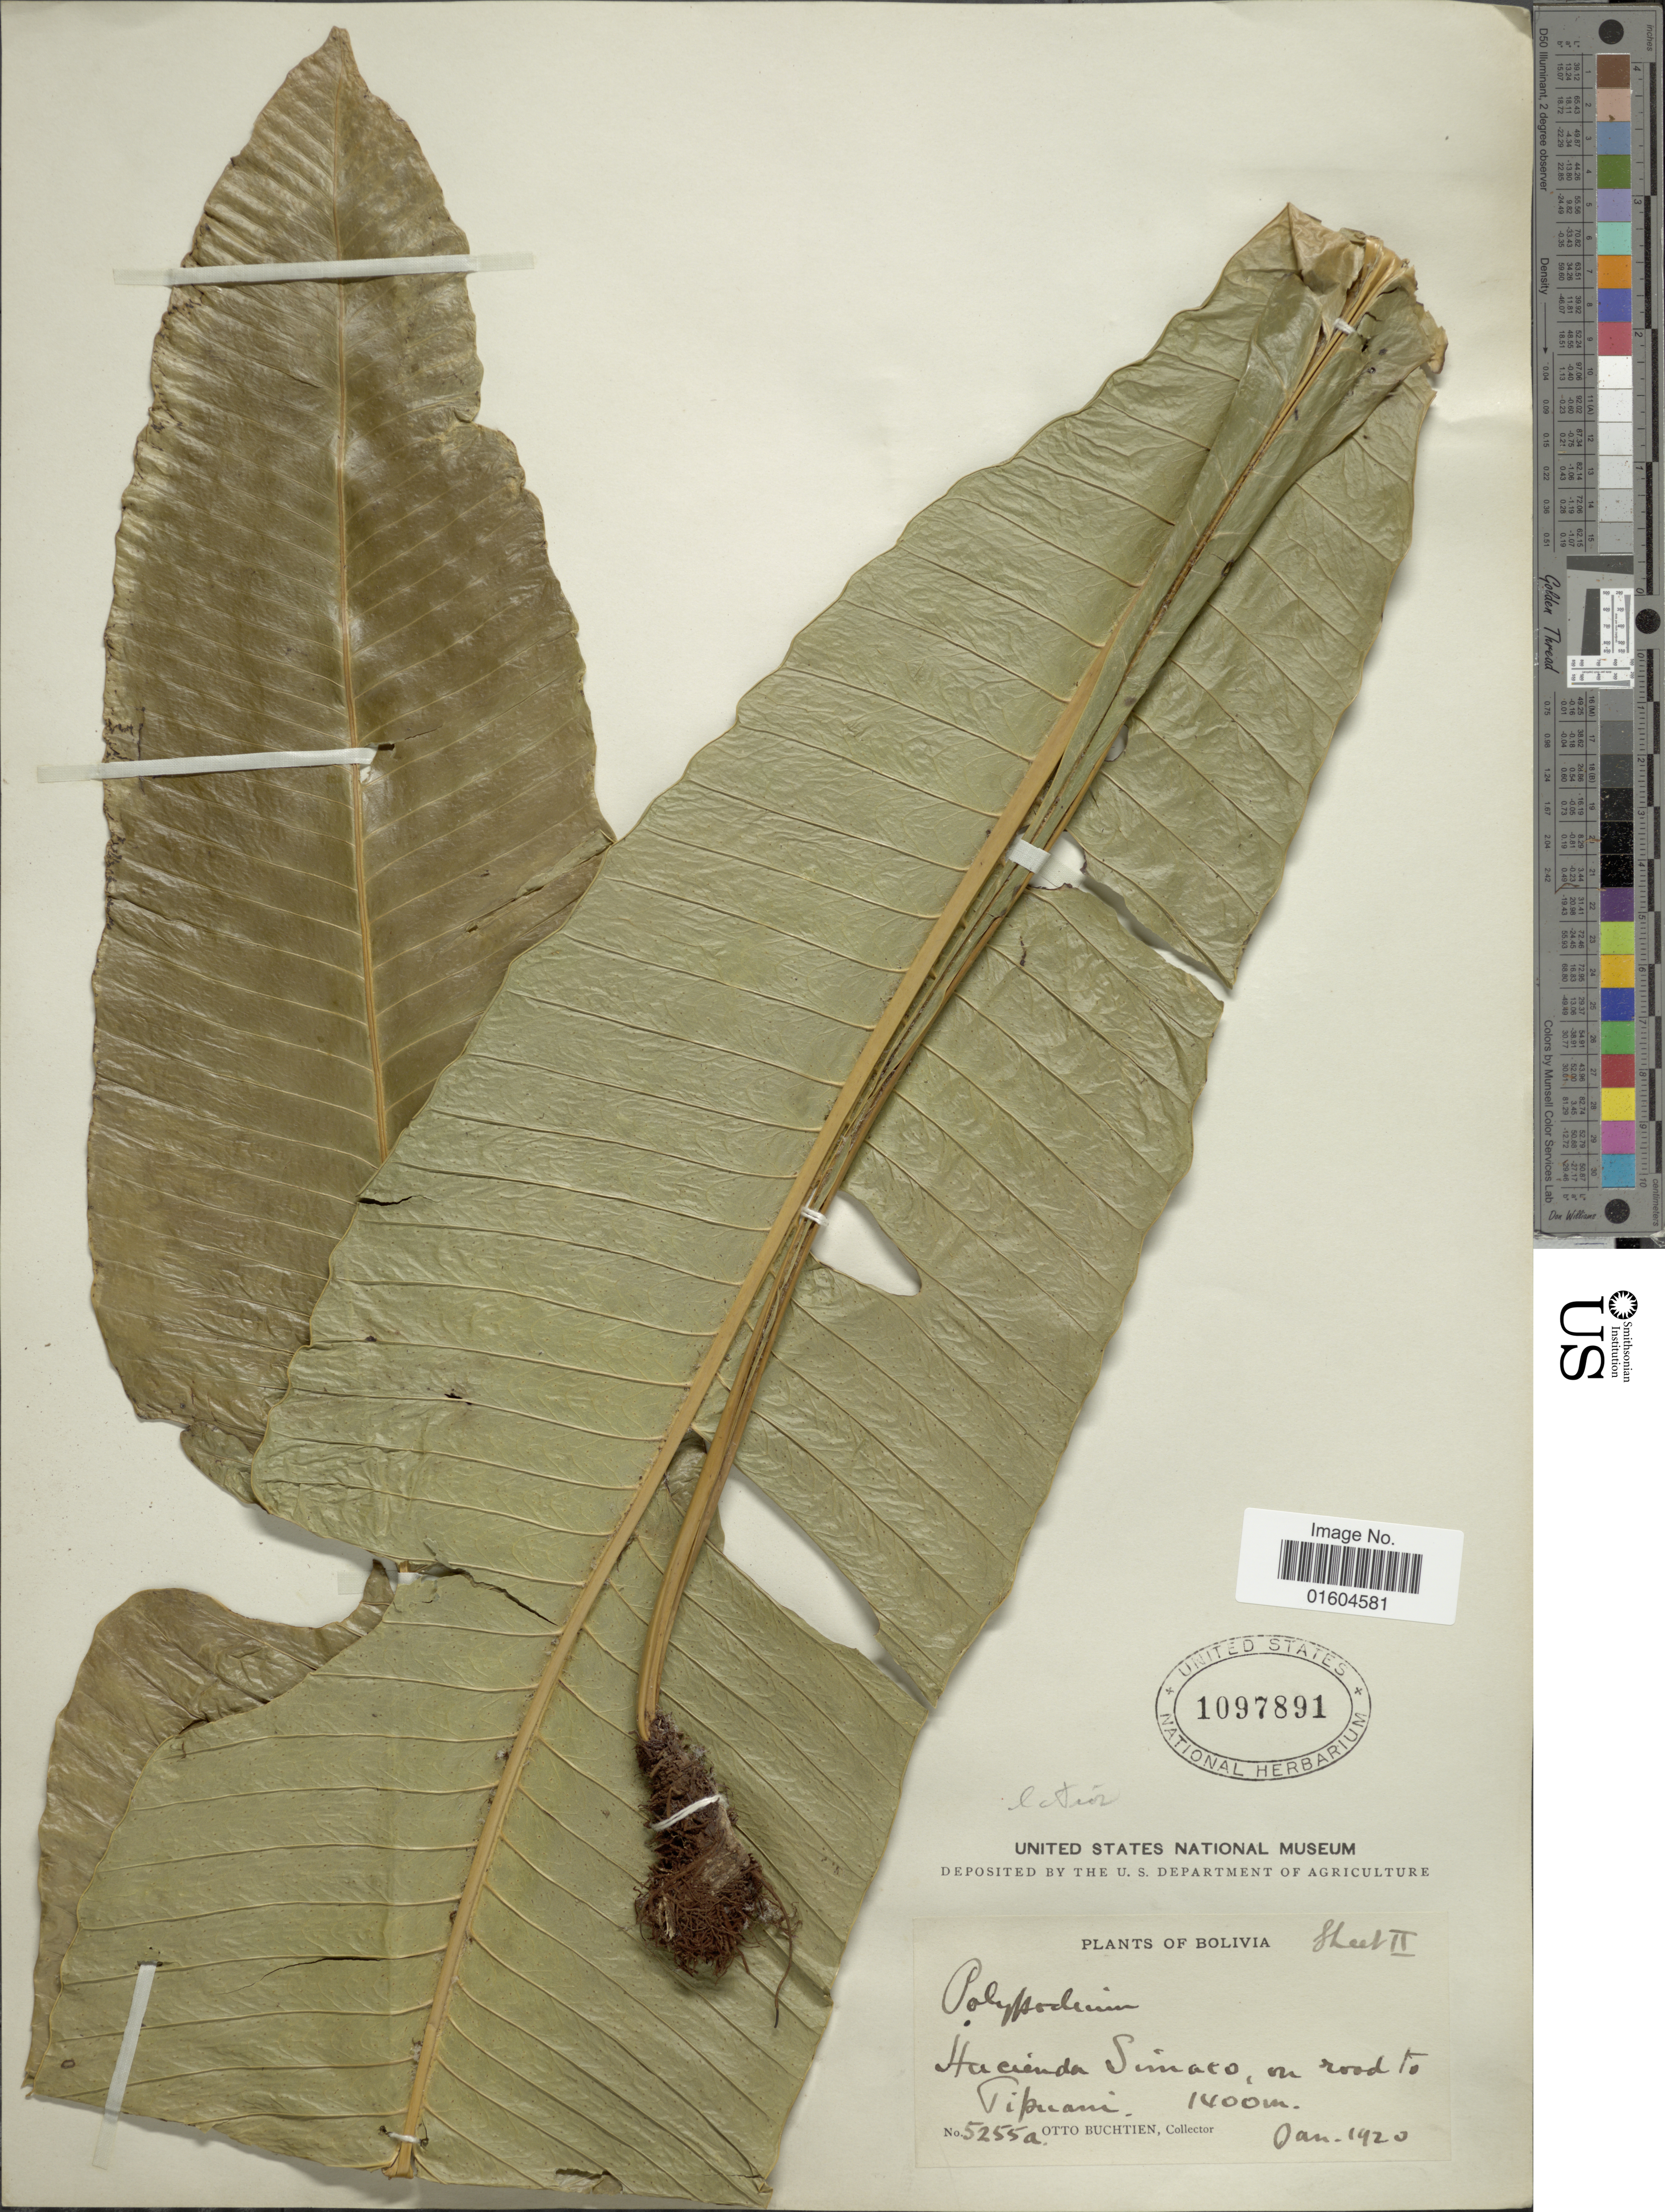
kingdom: Plantae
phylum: Tracheophyta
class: Polypodiopsida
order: Polypodiales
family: Polypodiaceae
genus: Campyloneurum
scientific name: Campyloneurum nitidissimum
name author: (Mett.) Ching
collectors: O. Buchtien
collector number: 5255a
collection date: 1920-01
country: Bolivia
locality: Bolivia, Hacienda Simaco, on road to Tipuani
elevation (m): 1400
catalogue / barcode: US 1097891